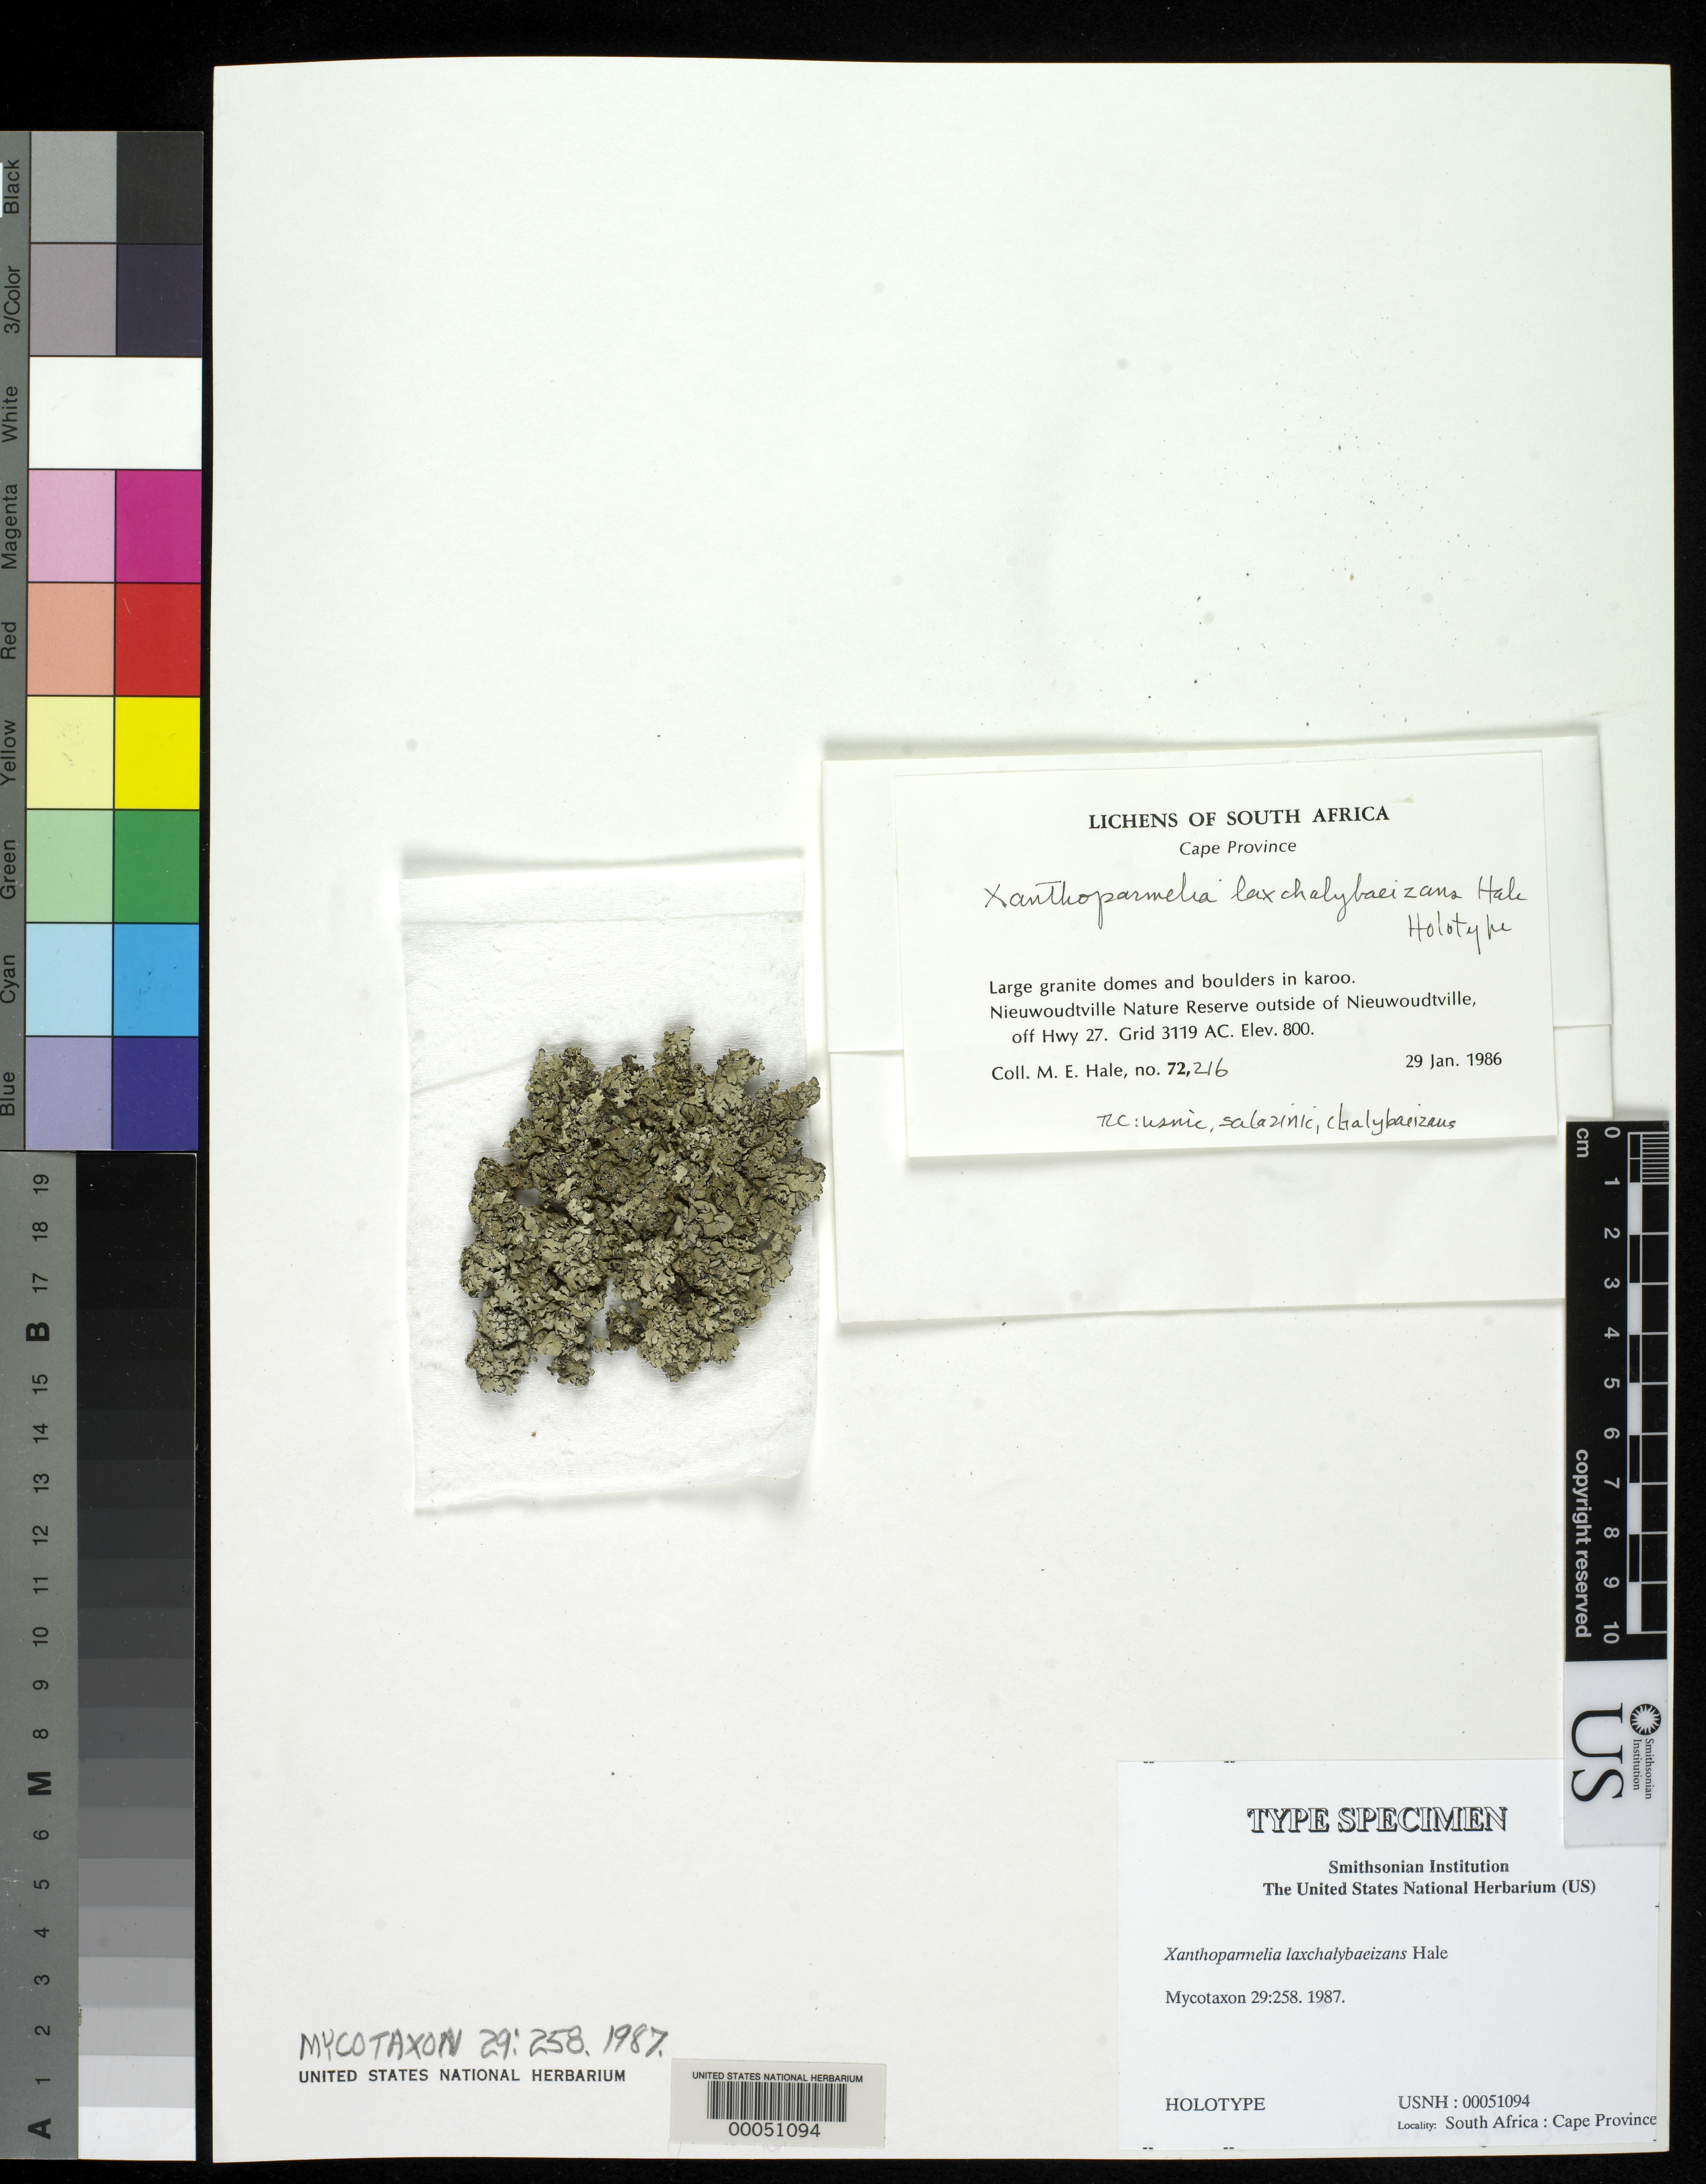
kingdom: Fungi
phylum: Ascomycota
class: Lecanoromycetes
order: Lecanorales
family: Parmeliaceae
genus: Xanthoparmelia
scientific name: Xanthoparmelia laxchalybaeizans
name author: Hale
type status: Holotype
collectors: M. Hale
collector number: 72216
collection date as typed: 29 Jan 1986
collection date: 1986-01-29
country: South Africa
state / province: Northern Cape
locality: Nieuwoudtville Nature Reserve outside of Nieuwoudtville, off Hwy 27, granite domes & boulders in karoo.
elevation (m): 800